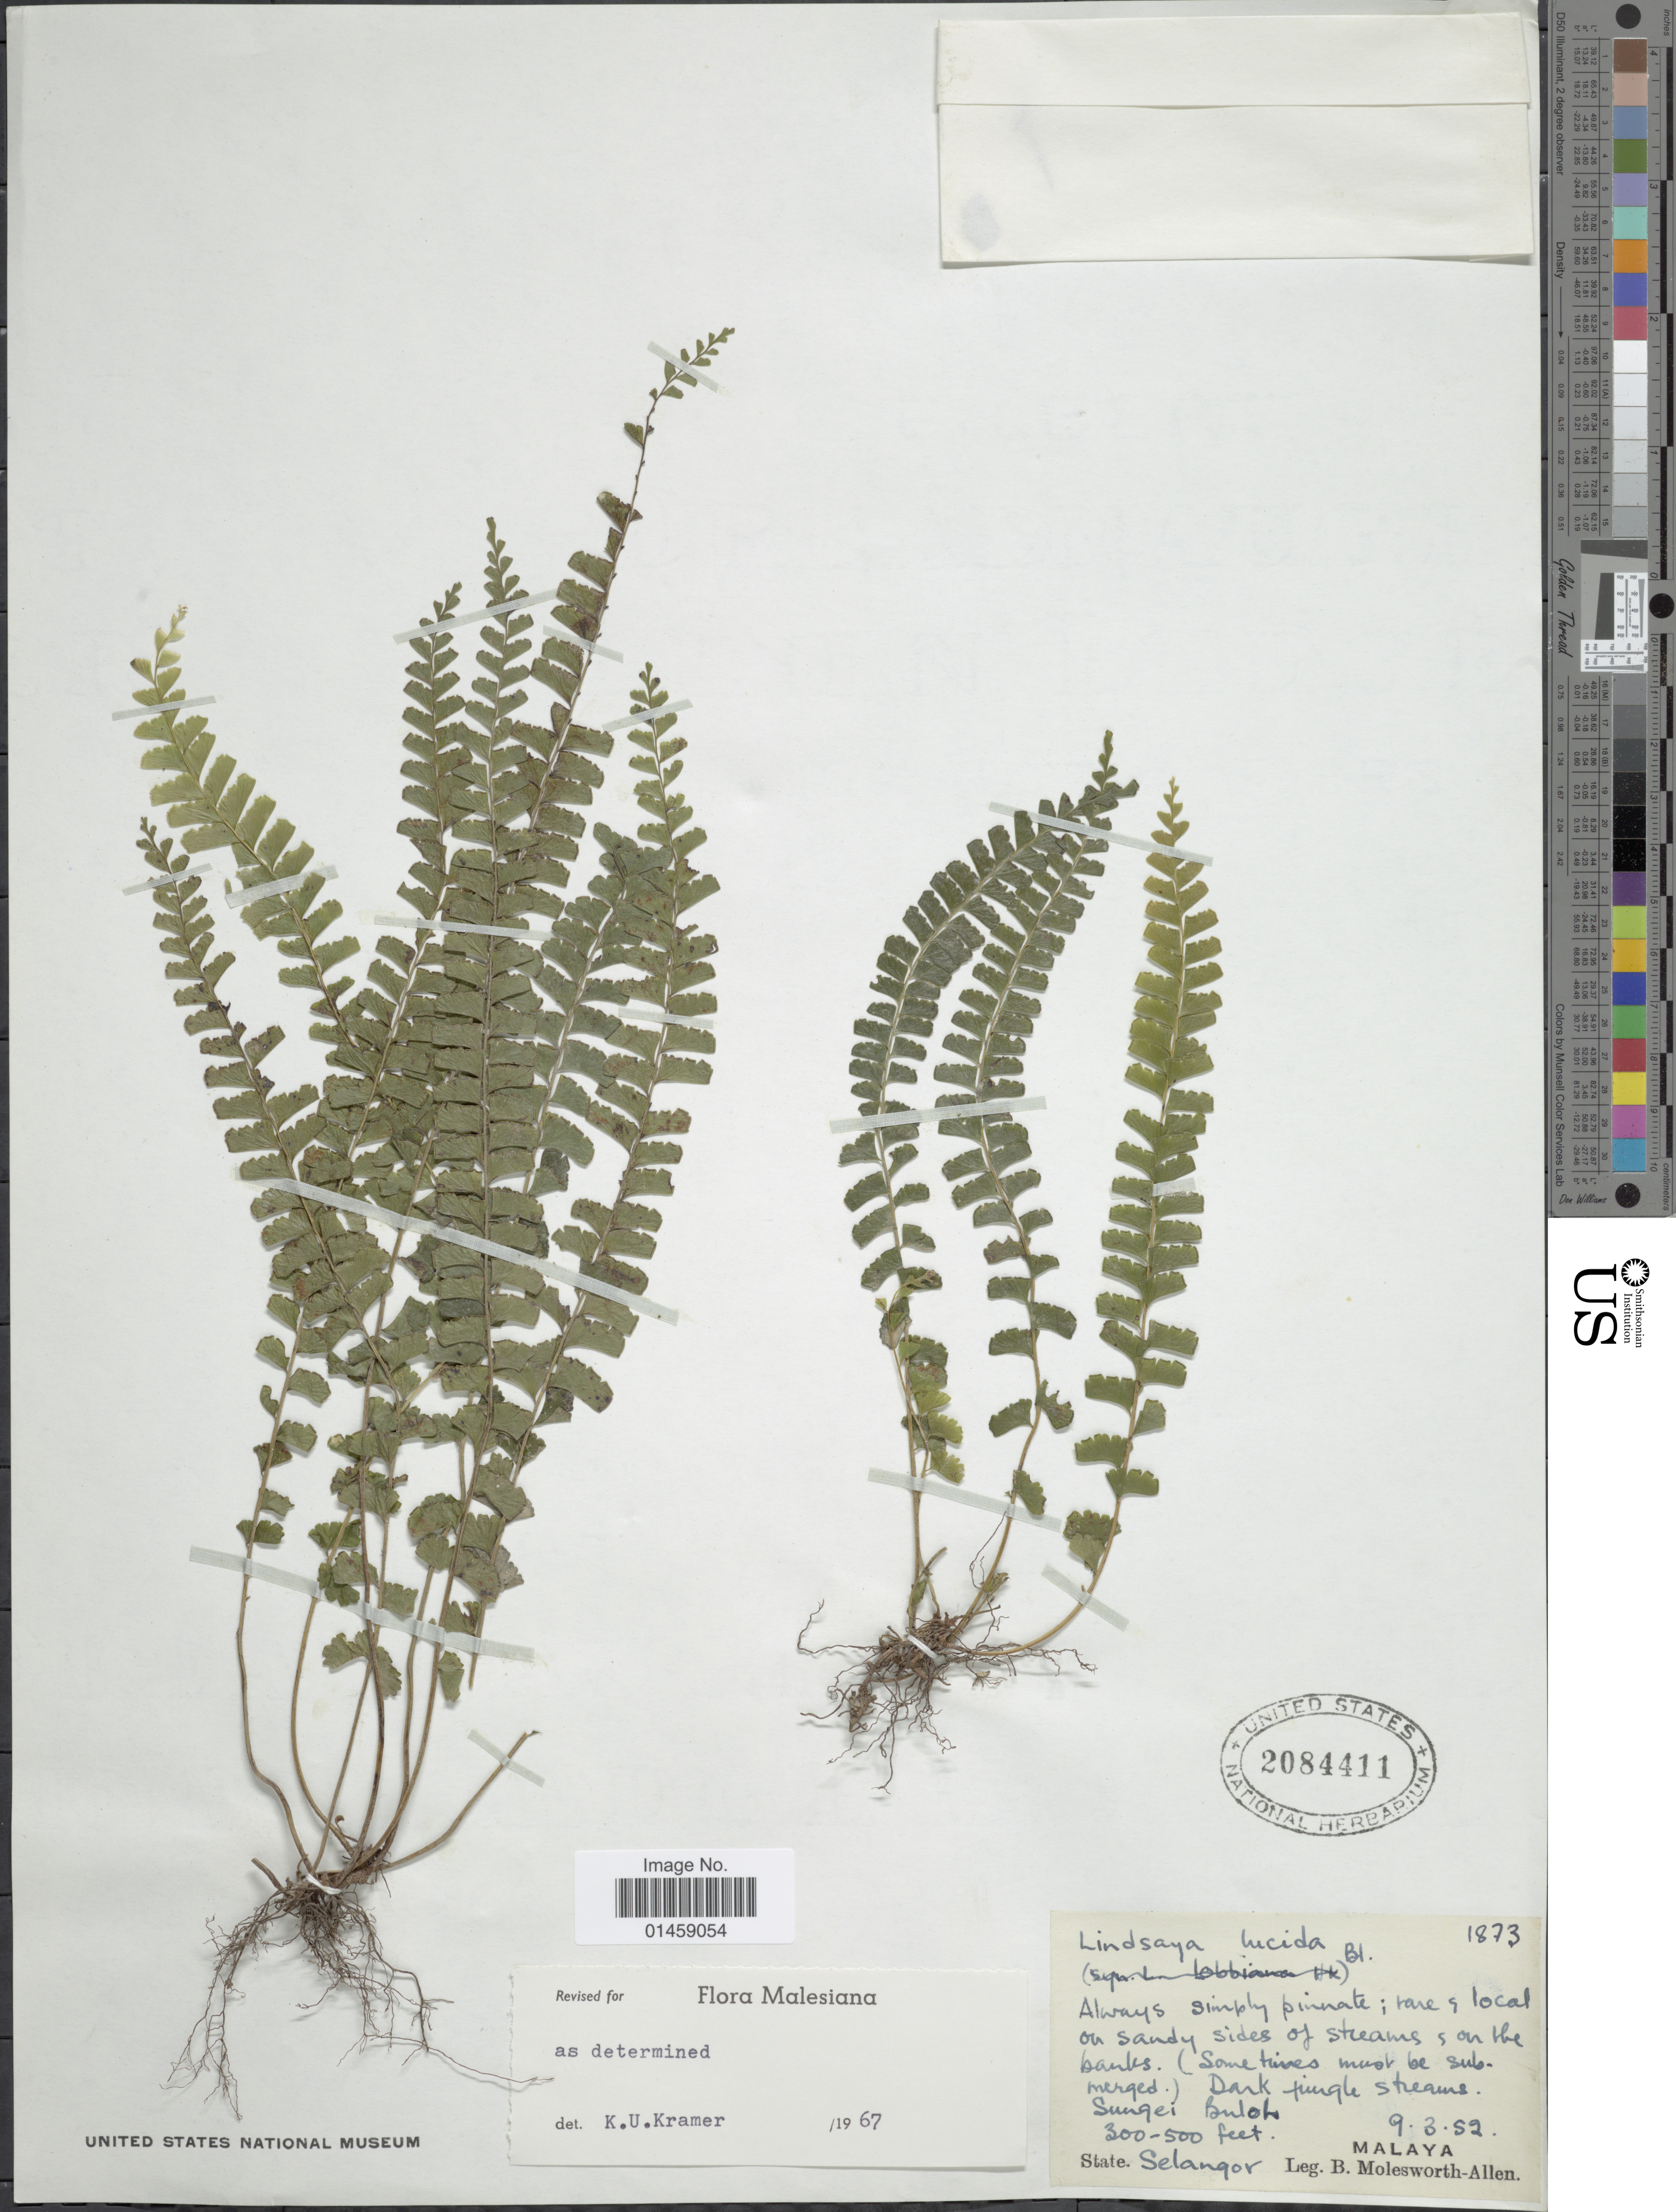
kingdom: Plantae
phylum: Tracheophyta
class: Polypodiopsida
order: Polypodiales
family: Lindsaeaceae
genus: Lindsaea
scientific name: Lindsaea lucida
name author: Blume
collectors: B. E. G. Molesworth-Allen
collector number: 1873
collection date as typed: Transcribed d/m/y: 9/3/52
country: Malaysia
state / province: Selangor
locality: Malaya. Sungei Buloh.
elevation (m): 91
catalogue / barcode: US 2084411